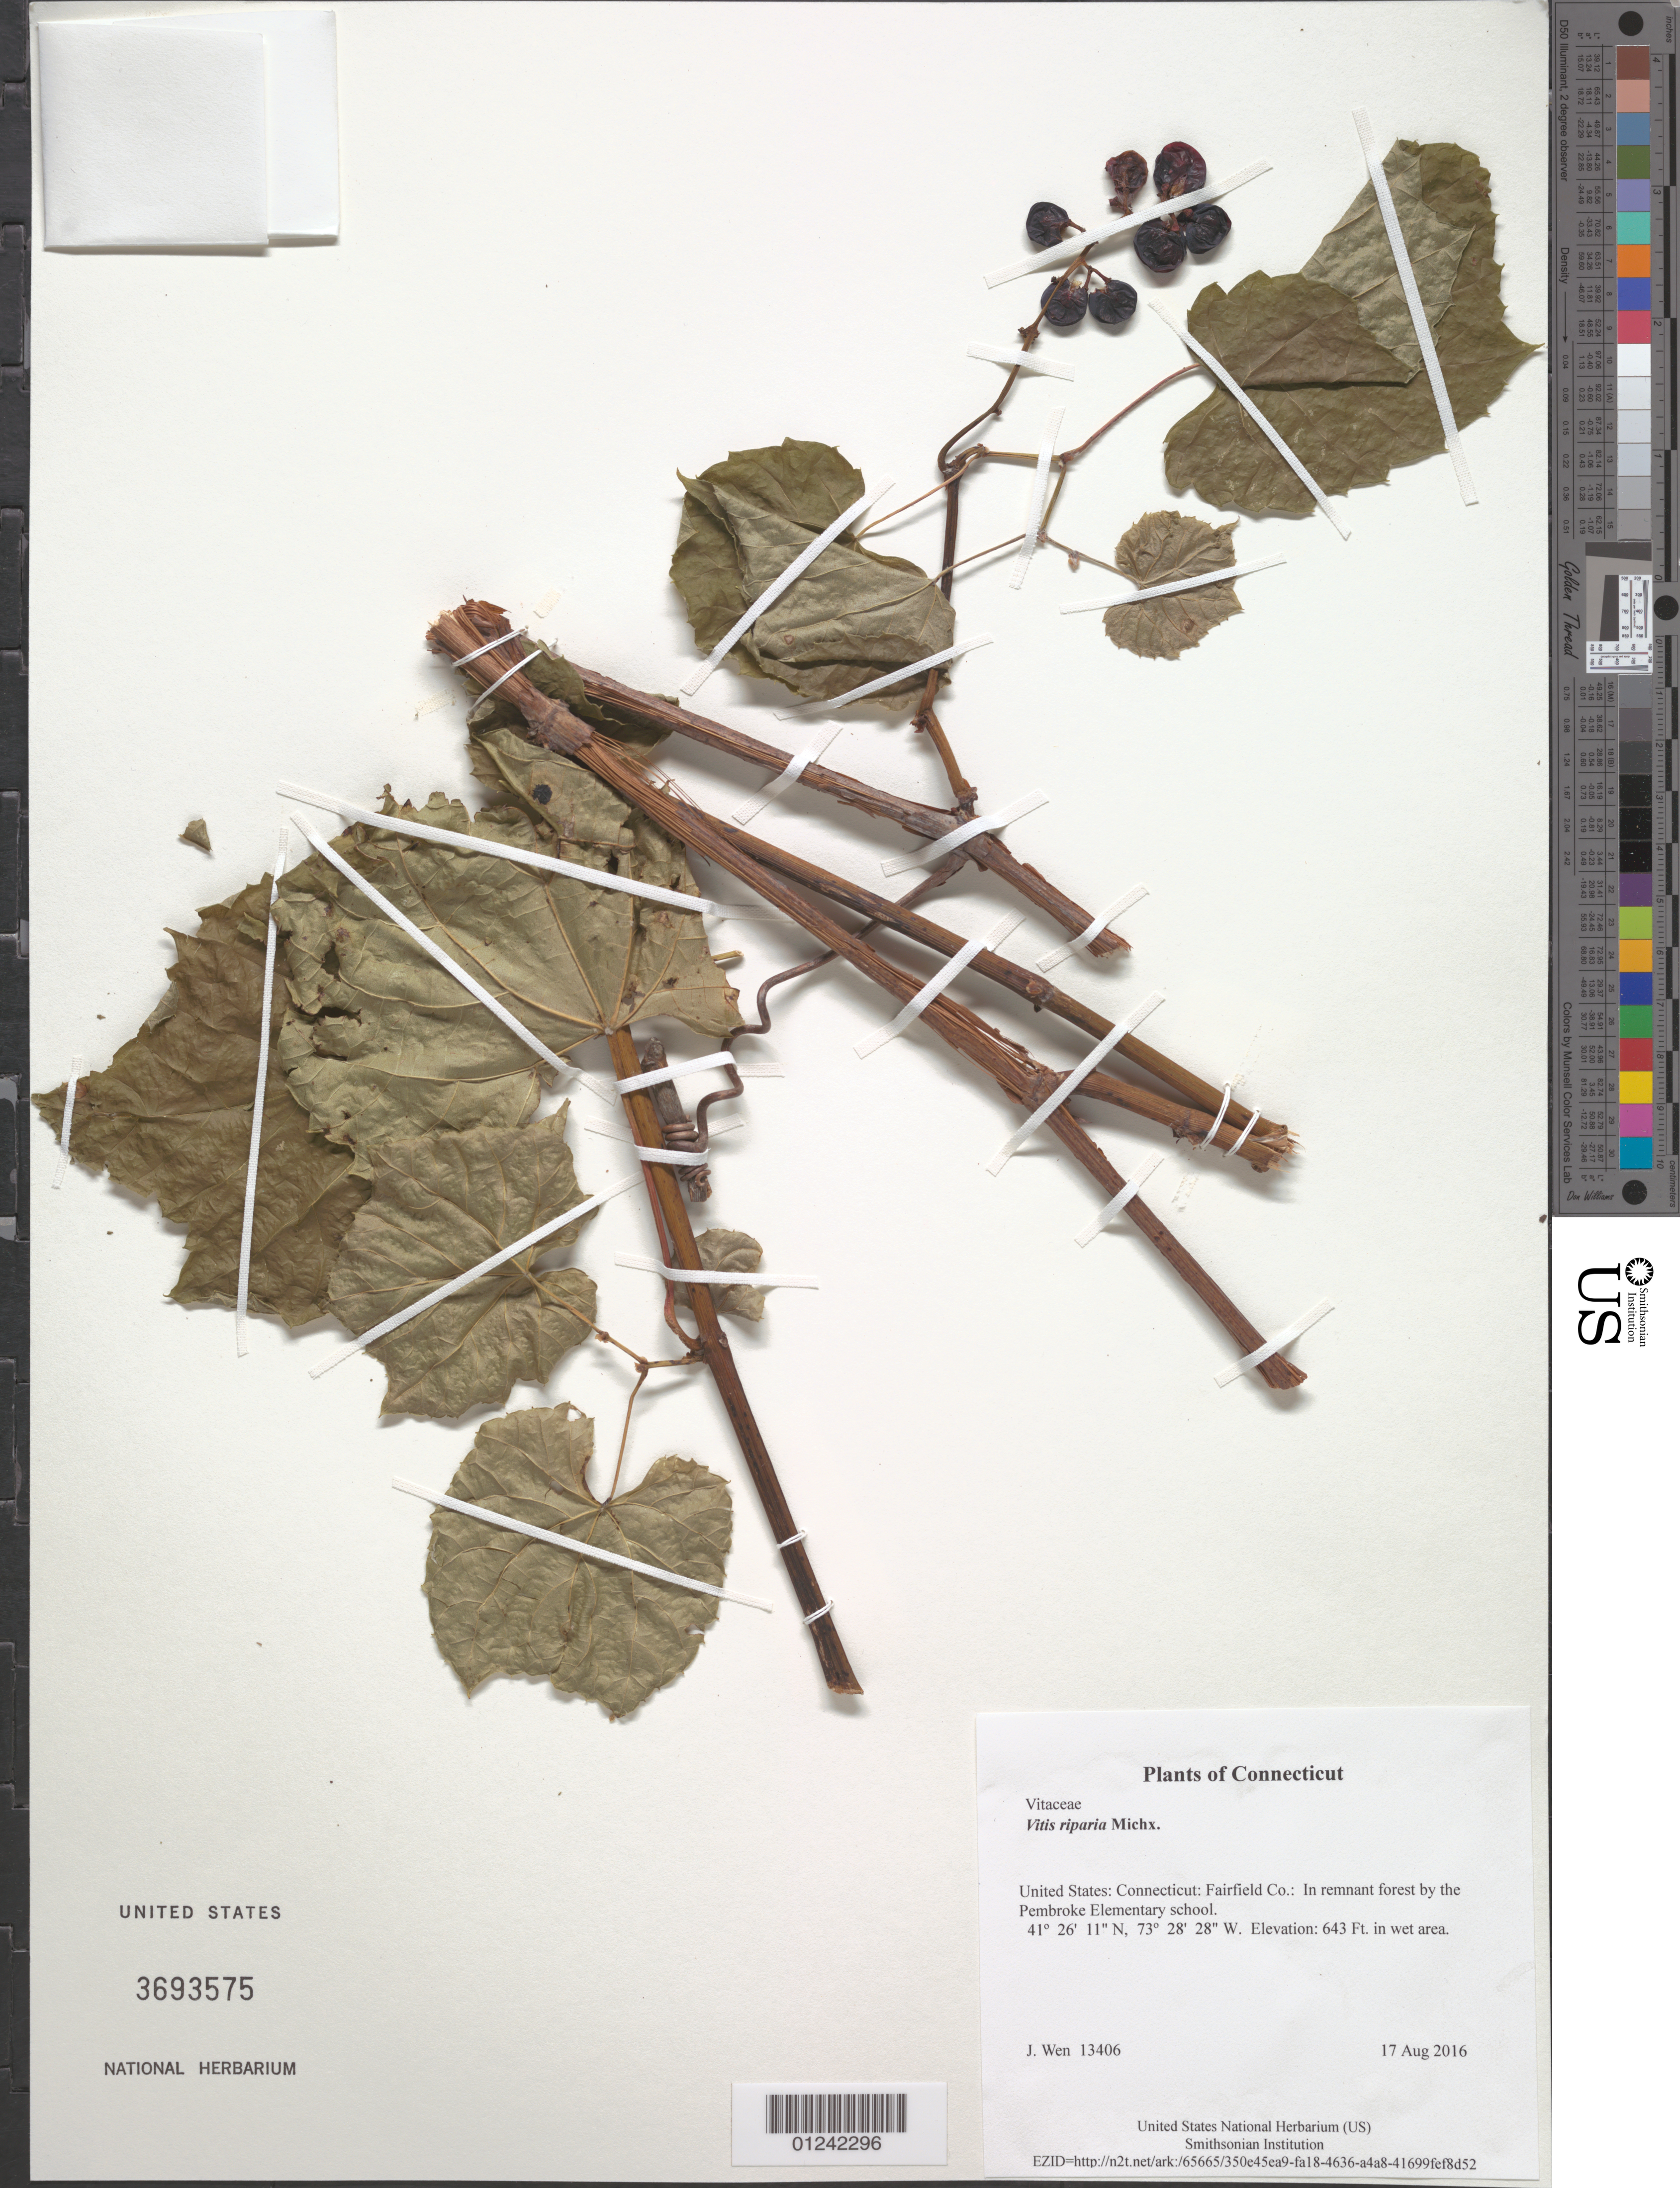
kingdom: Plantae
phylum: Tracheophyta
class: Magnoliopsida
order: Vitales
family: Vitaceae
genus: Vitis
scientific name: Vitis riparia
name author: Michx.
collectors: J. Wen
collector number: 13406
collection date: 2016-08-17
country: United States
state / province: Connecticut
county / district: Fairfield Co.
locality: In remnant forest by the Pembroke Elementary school.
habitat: in wet area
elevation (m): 196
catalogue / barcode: US 3693575